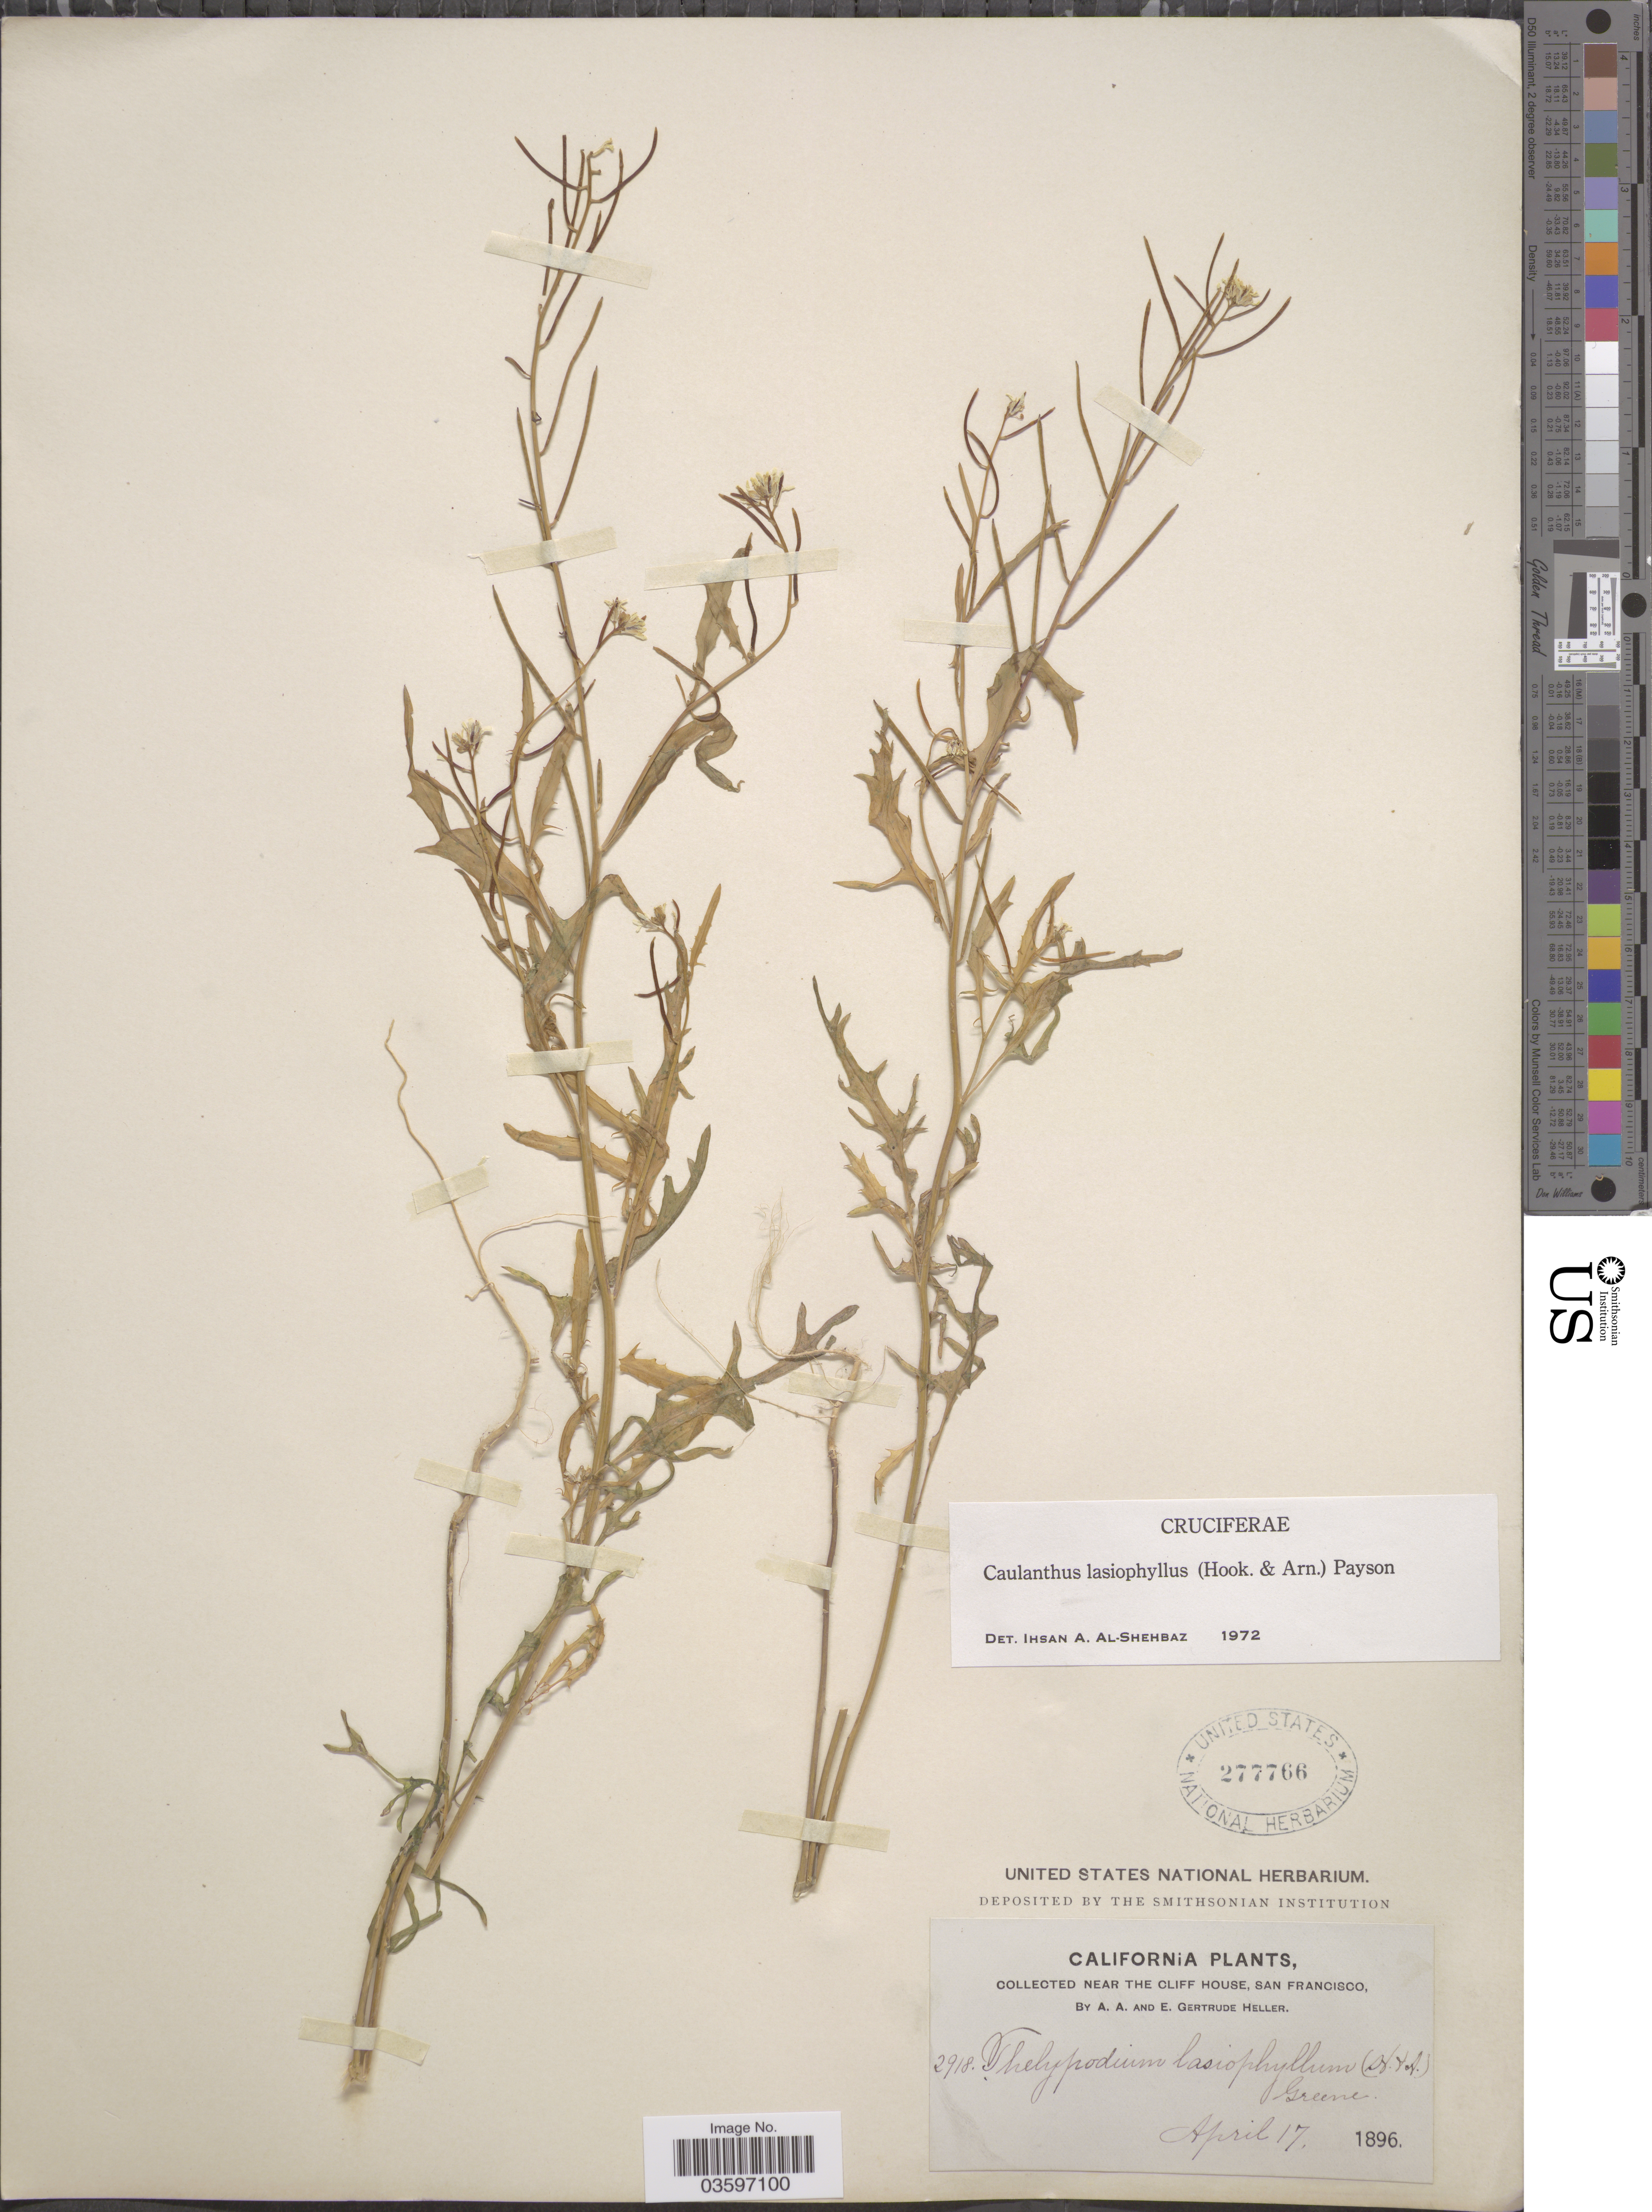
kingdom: Plantae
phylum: Tracheophyta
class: Magnoliopsida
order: Brassicales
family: Brassicaceae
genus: Caulanthus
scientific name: Caulanthus lasiophyllus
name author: (Hook. & Arn.) Payson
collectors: A. A. Heller & E. G. Heller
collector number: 2918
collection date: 1896-04-17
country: United States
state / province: California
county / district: San Francisco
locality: Near the Cliff House, San Francisco.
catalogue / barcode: US 277766